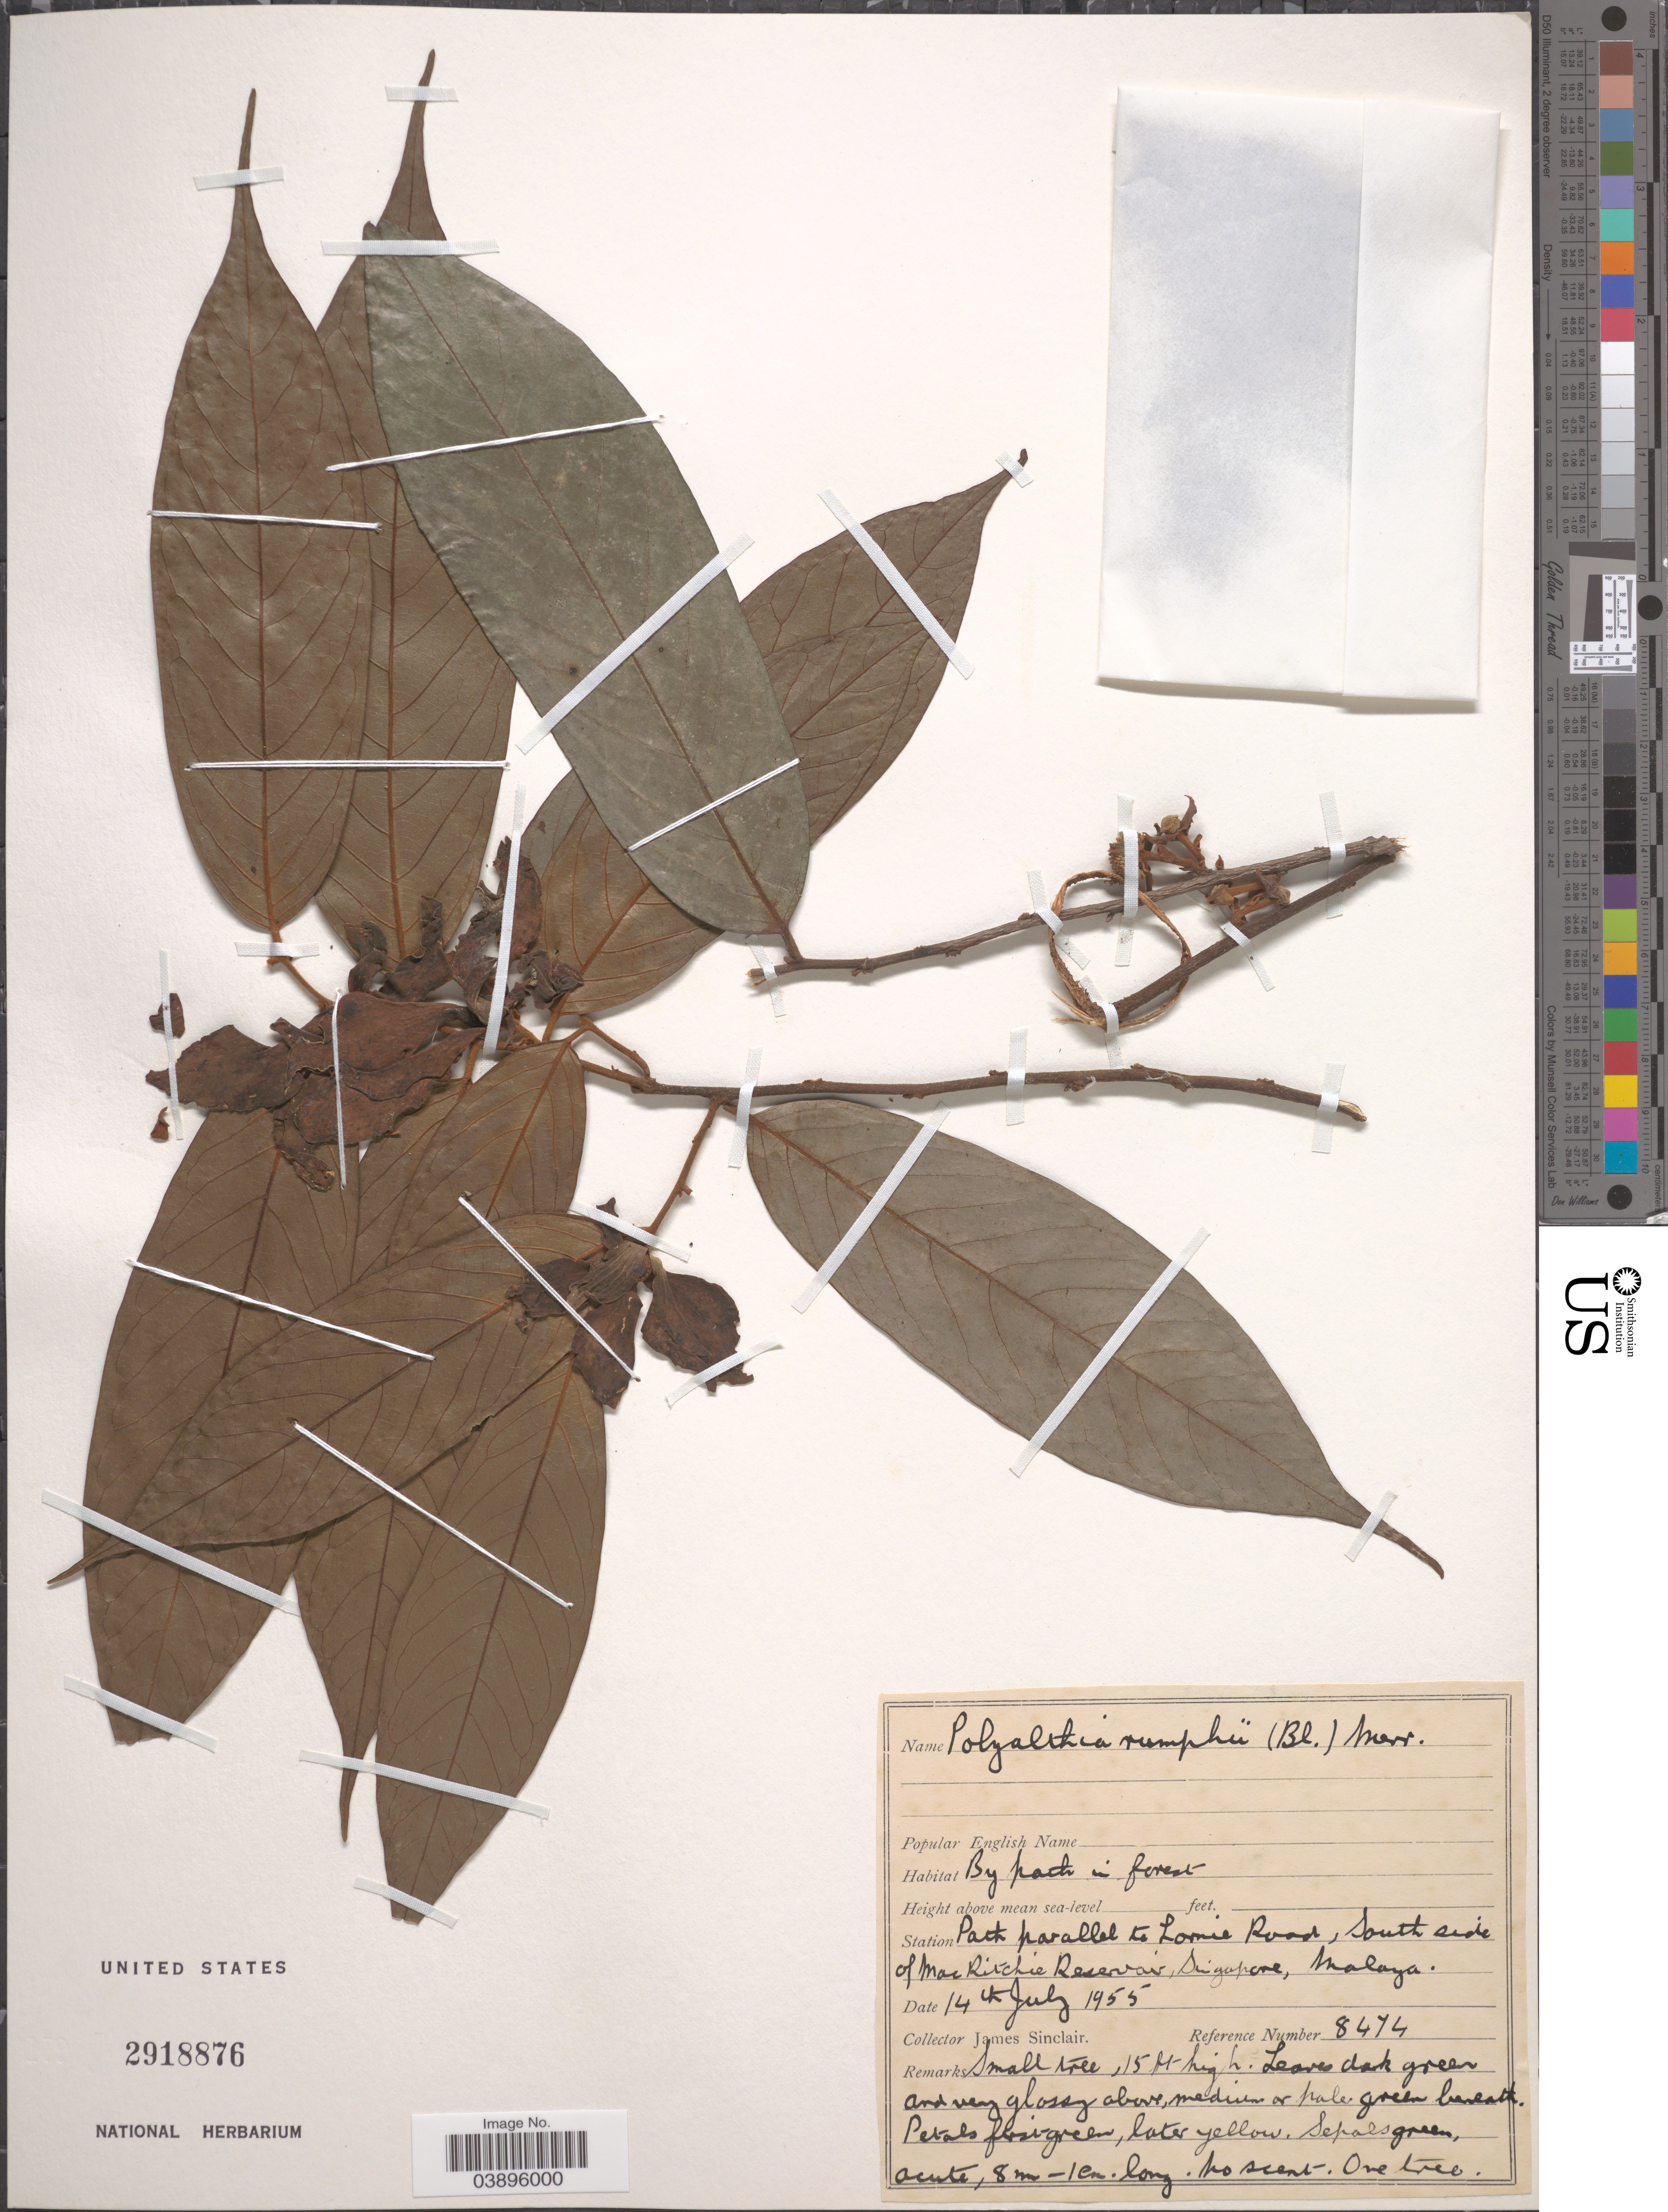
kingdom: Plantae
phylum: Tracheophyta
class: Magnoliopsida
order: Magnoliales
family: Annonaceae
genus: Polyalthia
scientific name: Polyalthia rumphii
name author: (Blume ex Hensch.) Merr.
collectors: J. Sinclair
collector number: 8474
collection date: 1955-07-14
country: Singapore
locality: Station Path parallel to Lomie Road, South side of MacRitchie Reservoir, Malaya.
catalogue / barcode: US 2918876